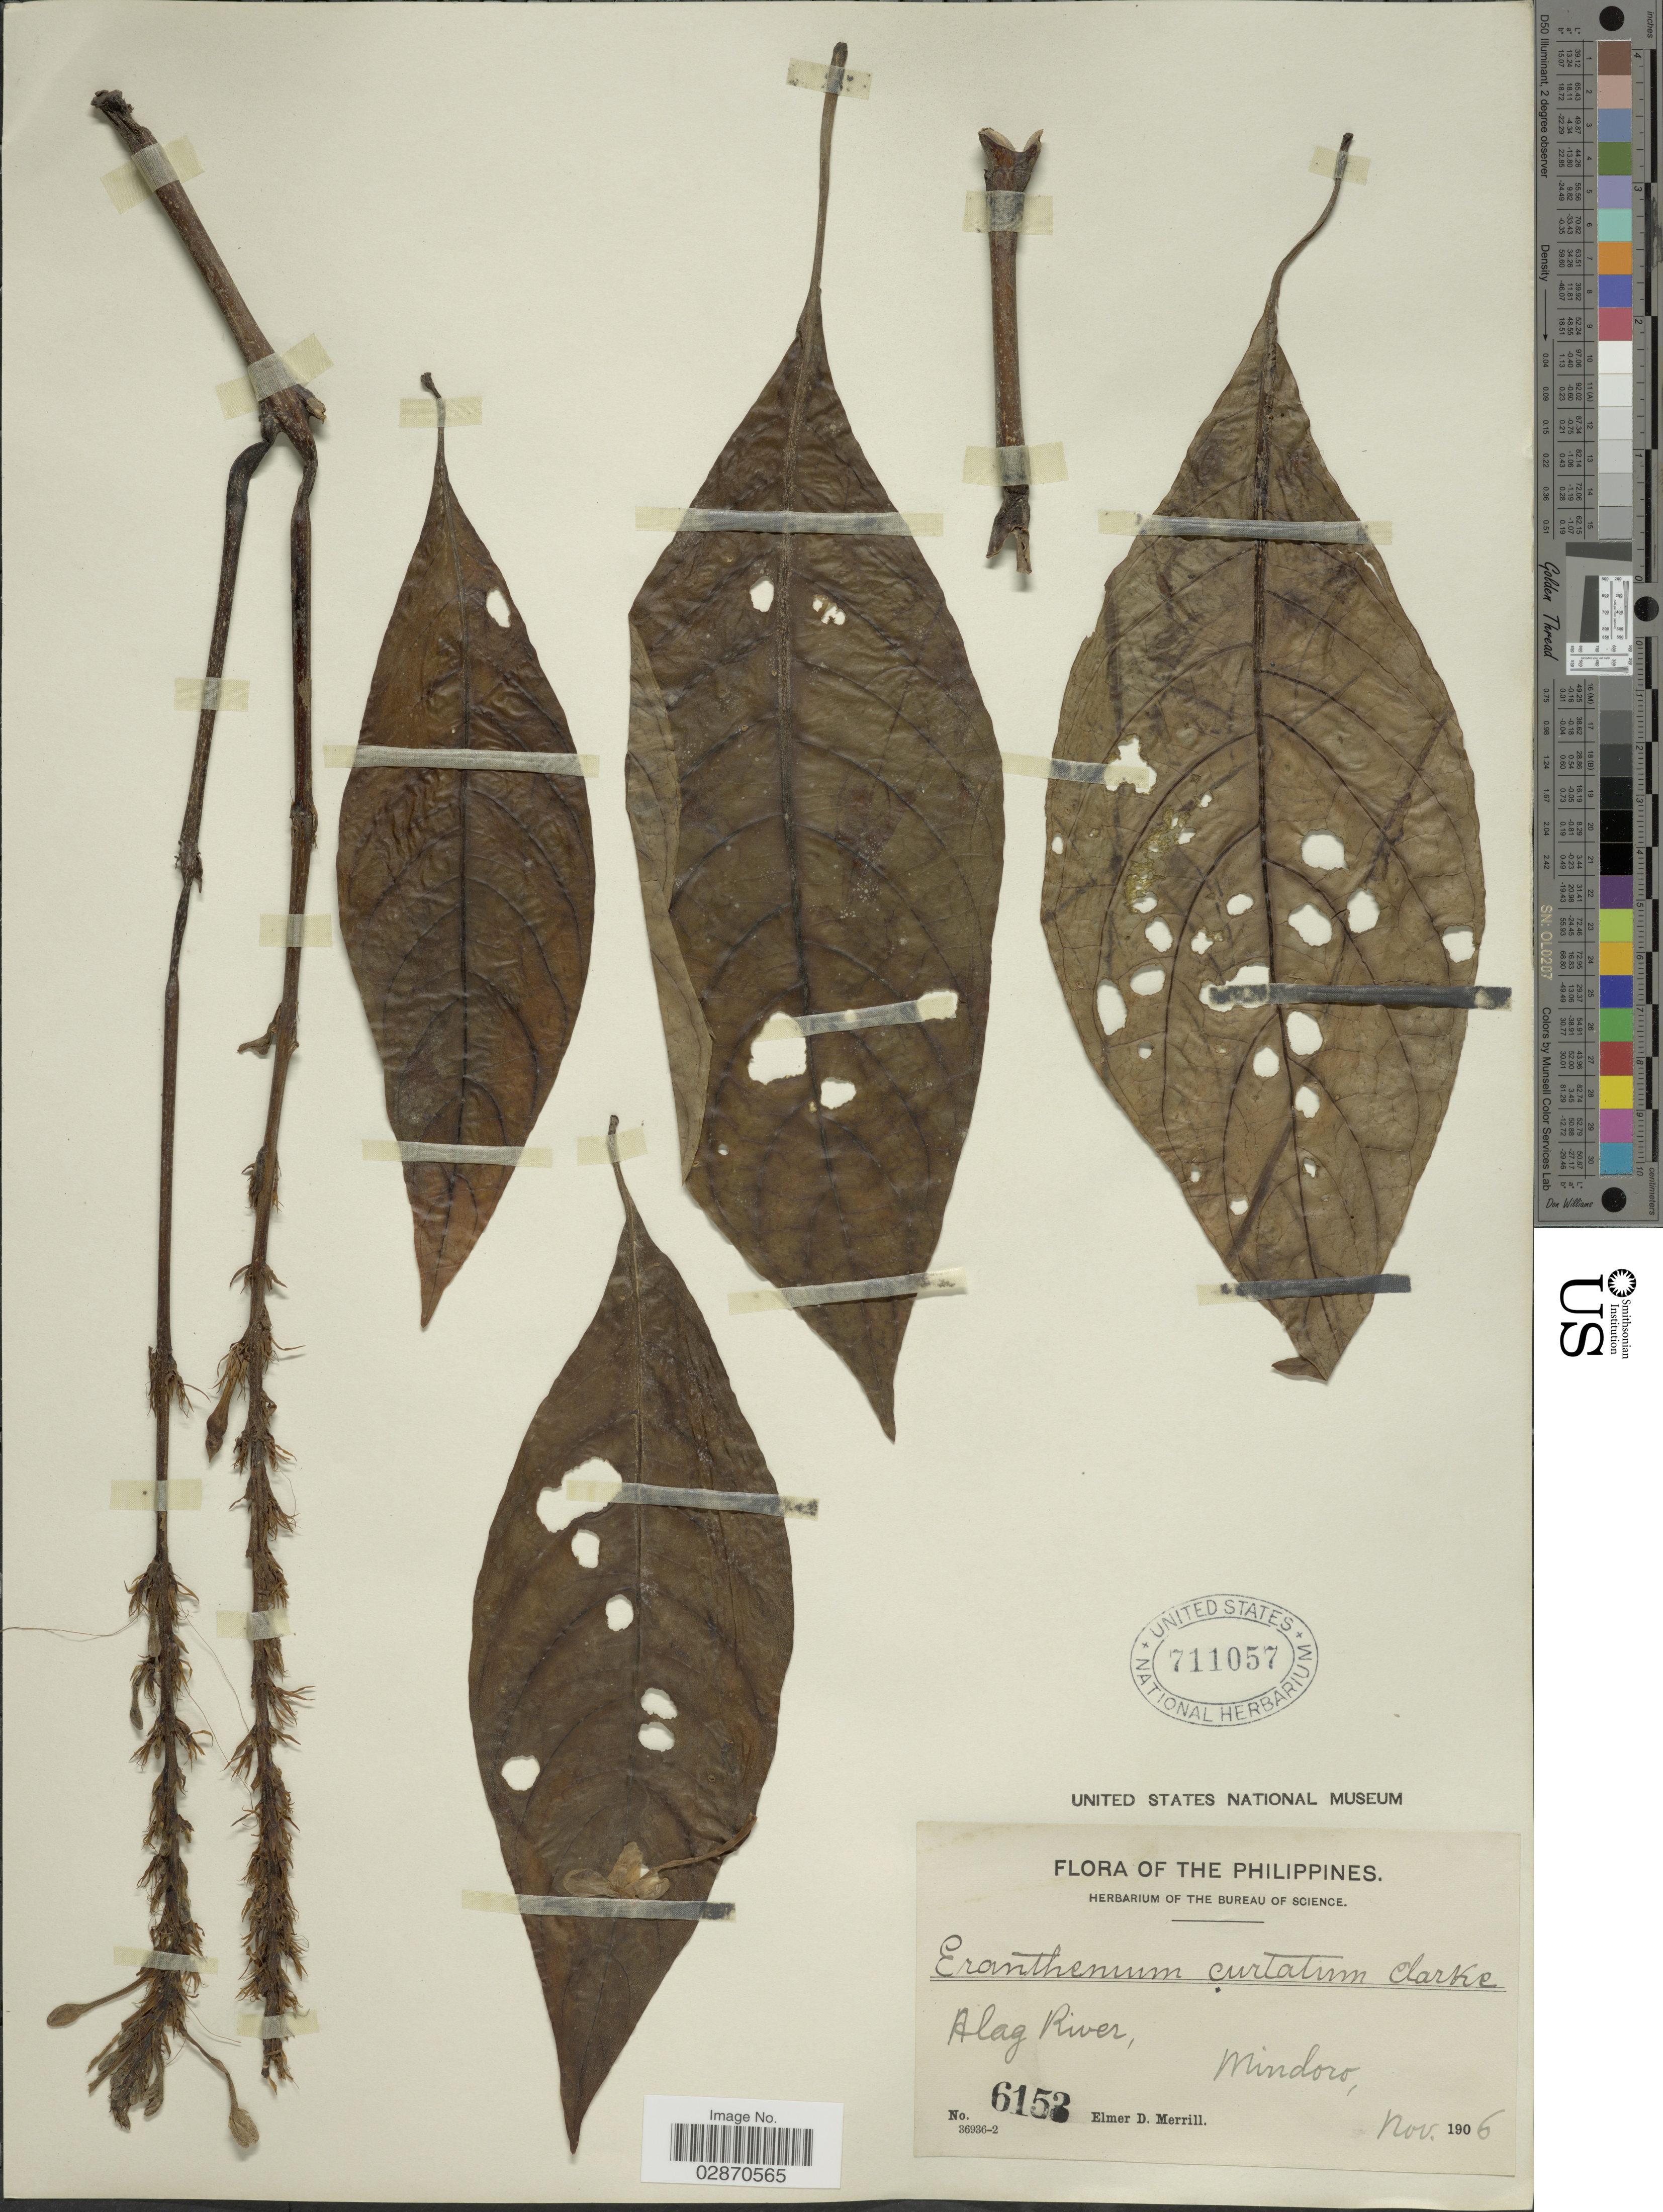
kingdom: Plantae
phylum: Tracheophyta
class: Magnoliopsida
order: Lamiales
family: Acanthaceae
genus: Pseuderanthemum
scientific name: Pseuderanthemum curtatum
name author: Merr.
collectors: E. D. Merrill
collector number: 6153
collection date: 1906-11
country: Philippines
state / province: Mimaropa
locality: Alag River, Mindoro.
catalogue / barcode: US 711057